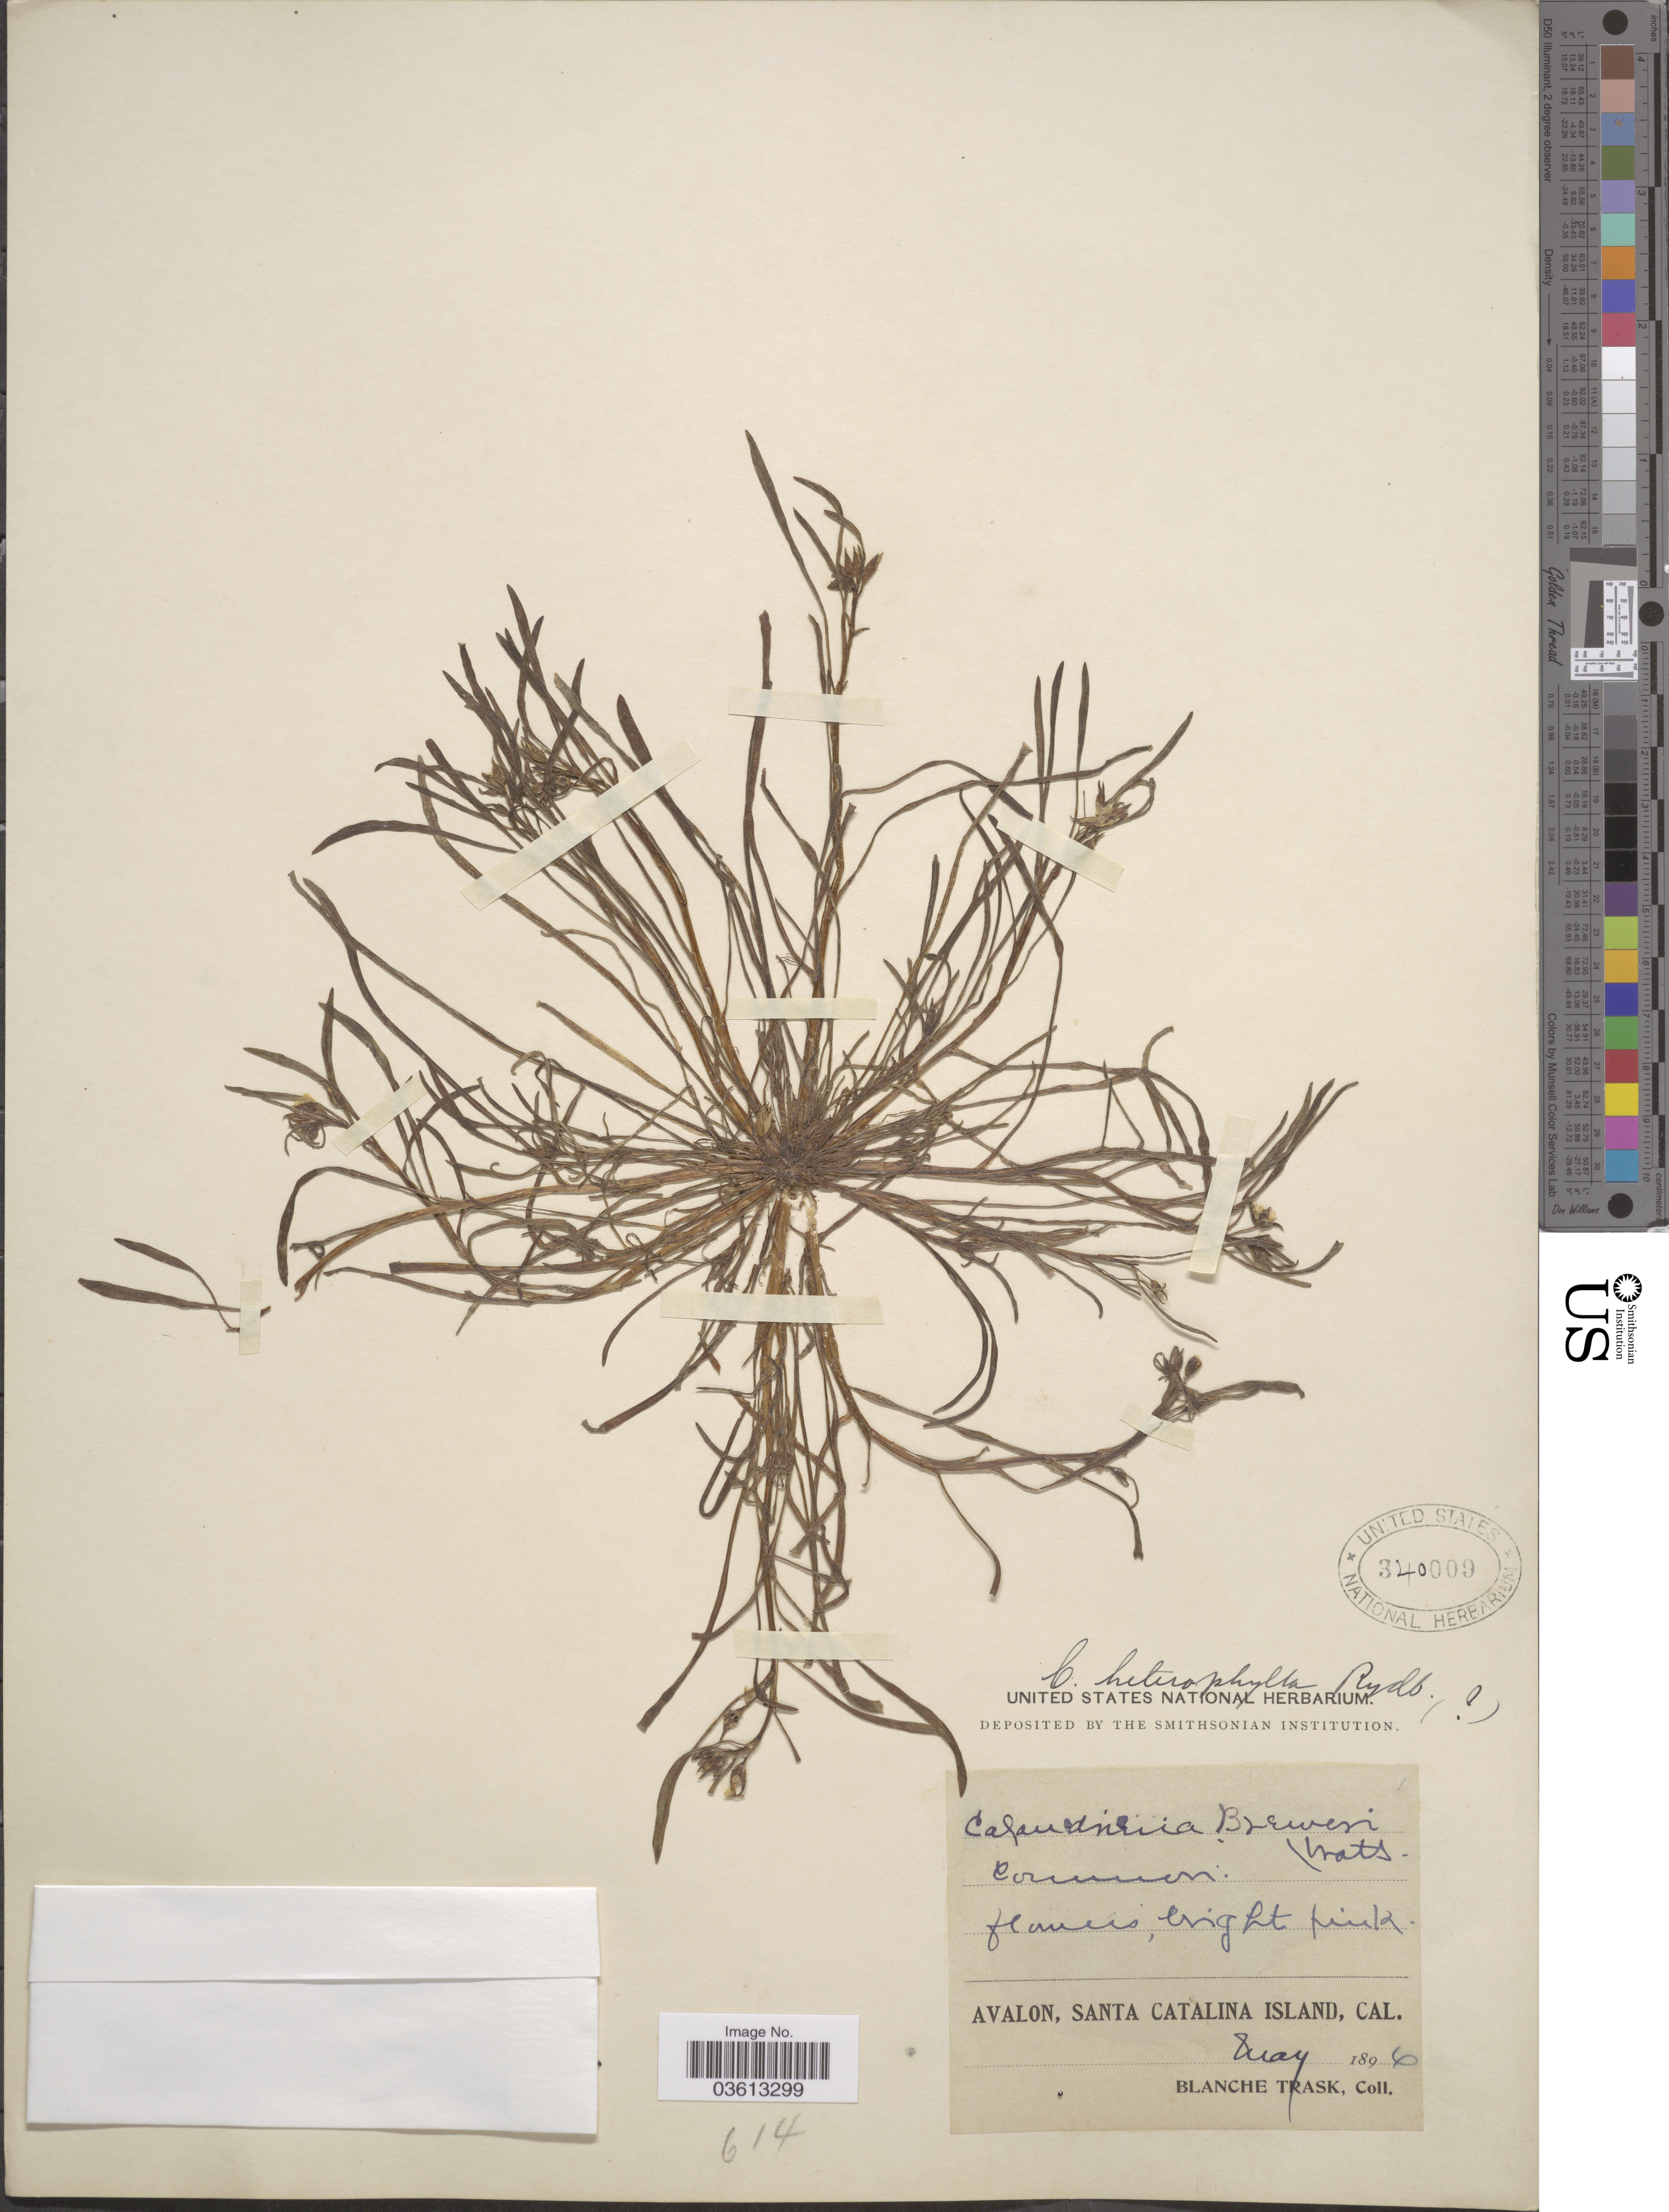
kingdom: Plantae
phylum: Tracheophyta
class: Magnoliopsida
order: Caryophyllales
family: Montiaceae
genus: Calandrinia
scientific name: Calandrinia ciliata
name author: (Ruiz & Pav.) DC.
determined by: Strong, Mark T., (BOT), Smithsonian Institution - National Museum of Natural History (UNITED STATES)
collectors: B. Trask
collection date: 1896-05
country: United States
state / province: California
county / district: Los Angeles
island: Santa Catalina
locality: Avalon, Santa Catalina Island.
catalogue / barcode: US 340009